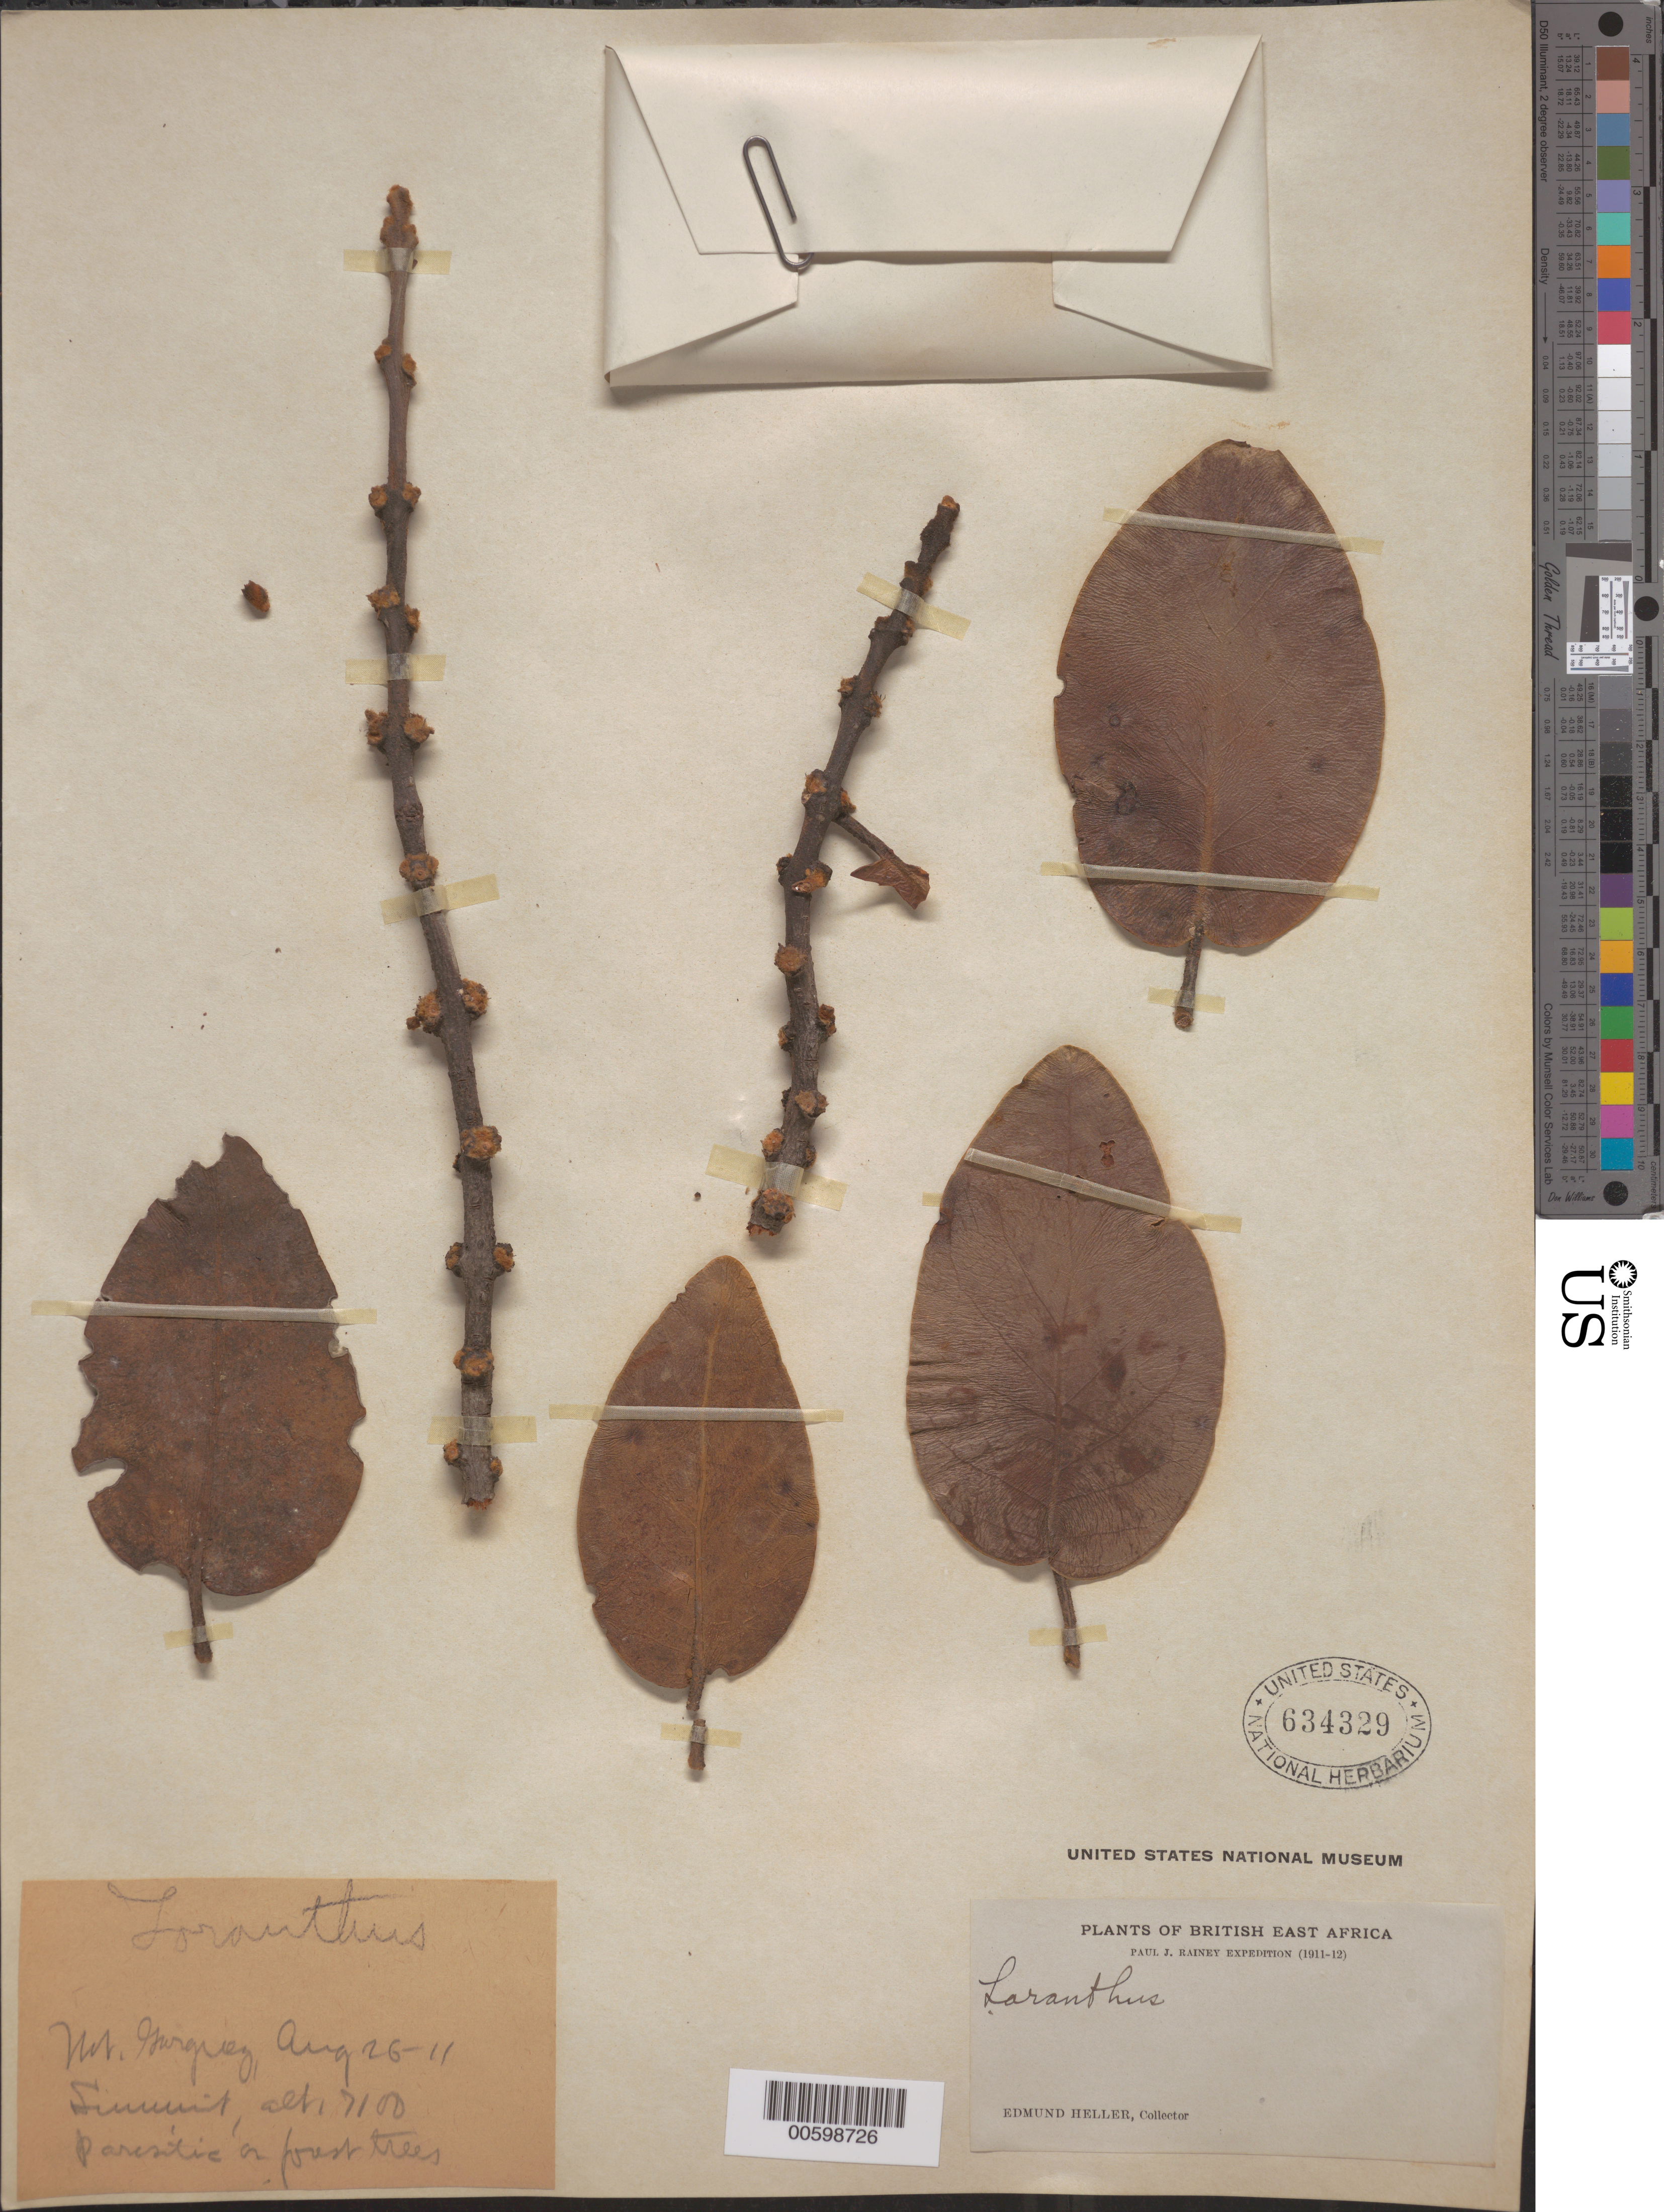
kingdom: Plantae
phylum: Tracheophyta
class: Magnoliopsida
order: Santalales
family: Loranthaceae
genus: Loranthus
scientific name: Loranthus sp.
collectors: E. Heller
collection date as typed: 26 Aug 1911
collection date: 1911-08-26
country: Kenya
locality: Mt. Kenya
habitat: Parasitic on forest trees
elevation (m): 2164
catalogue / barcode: US 634329